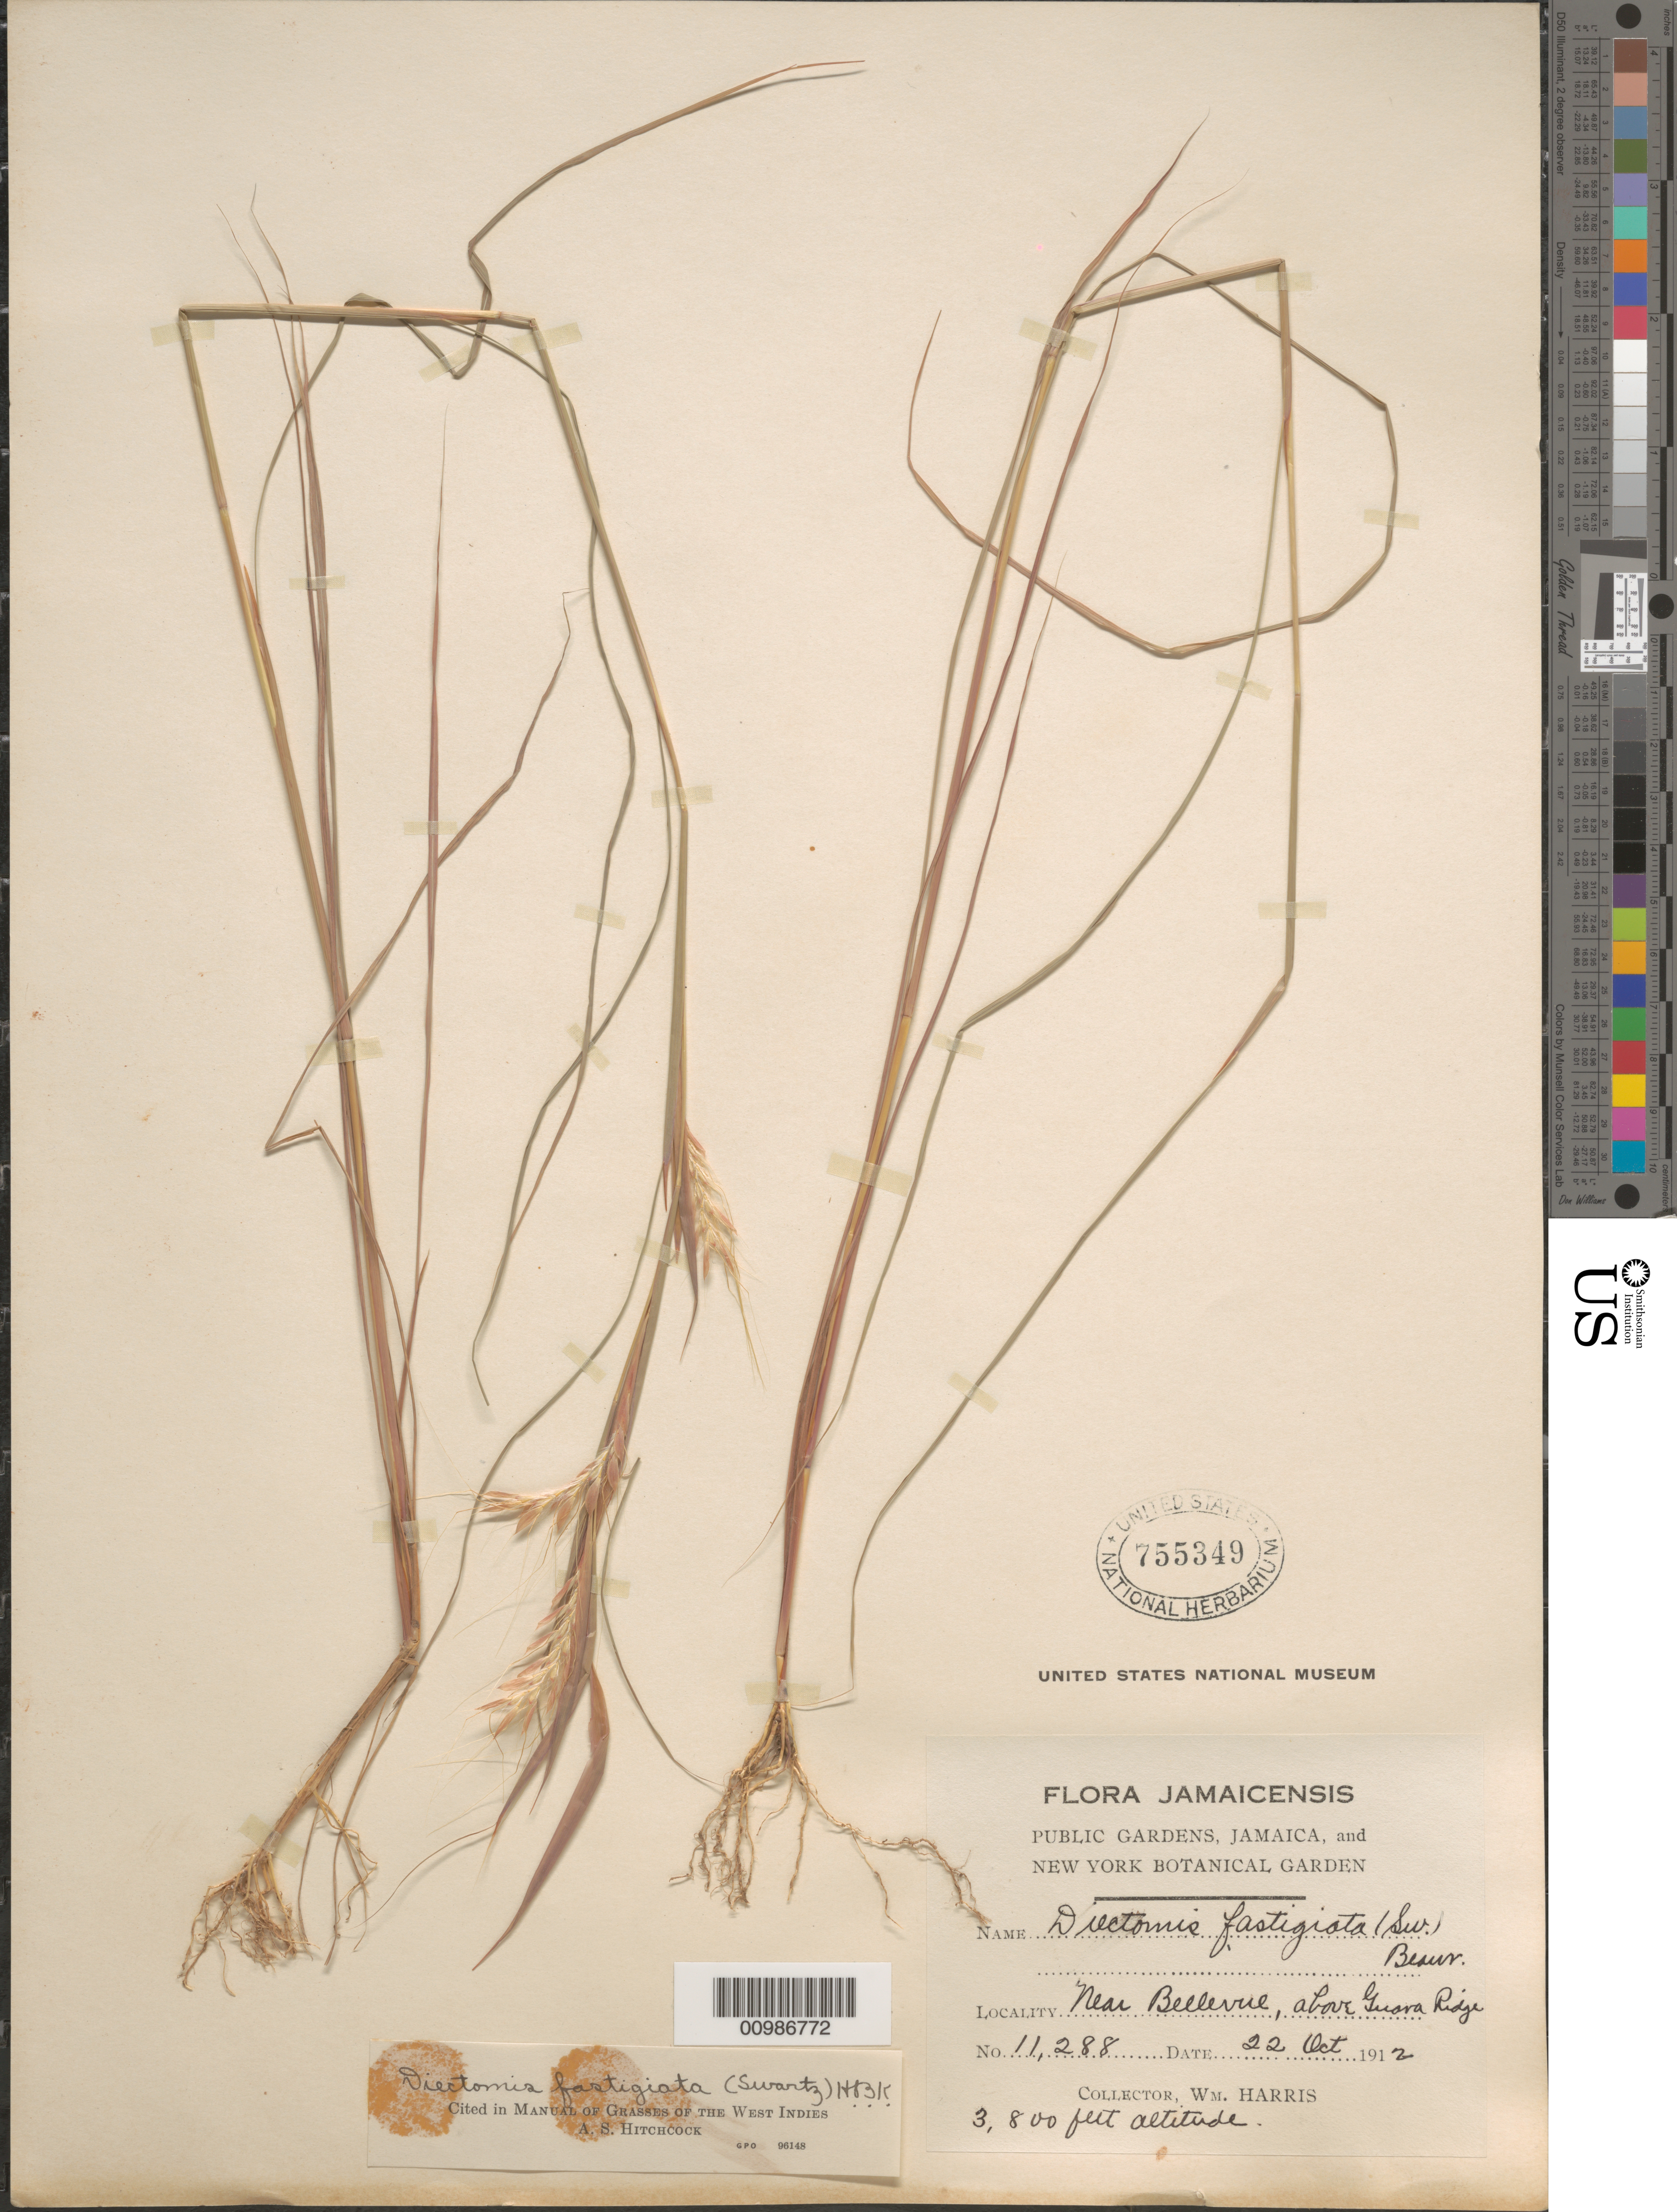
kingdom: Plantae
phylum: Tracheophyta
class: Liliopsida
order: Poales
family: Poaceae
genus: Andropogon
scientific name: Andropogon fastigiatus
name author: Sw.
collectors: W. H. Harris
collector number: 11288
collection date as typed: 22 Oct 1912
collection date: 1912-10-22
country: Jamaica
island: Jamaica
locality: Near Bellevue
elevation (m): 1158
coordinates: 0 N, 0 E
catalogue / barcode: US 755349